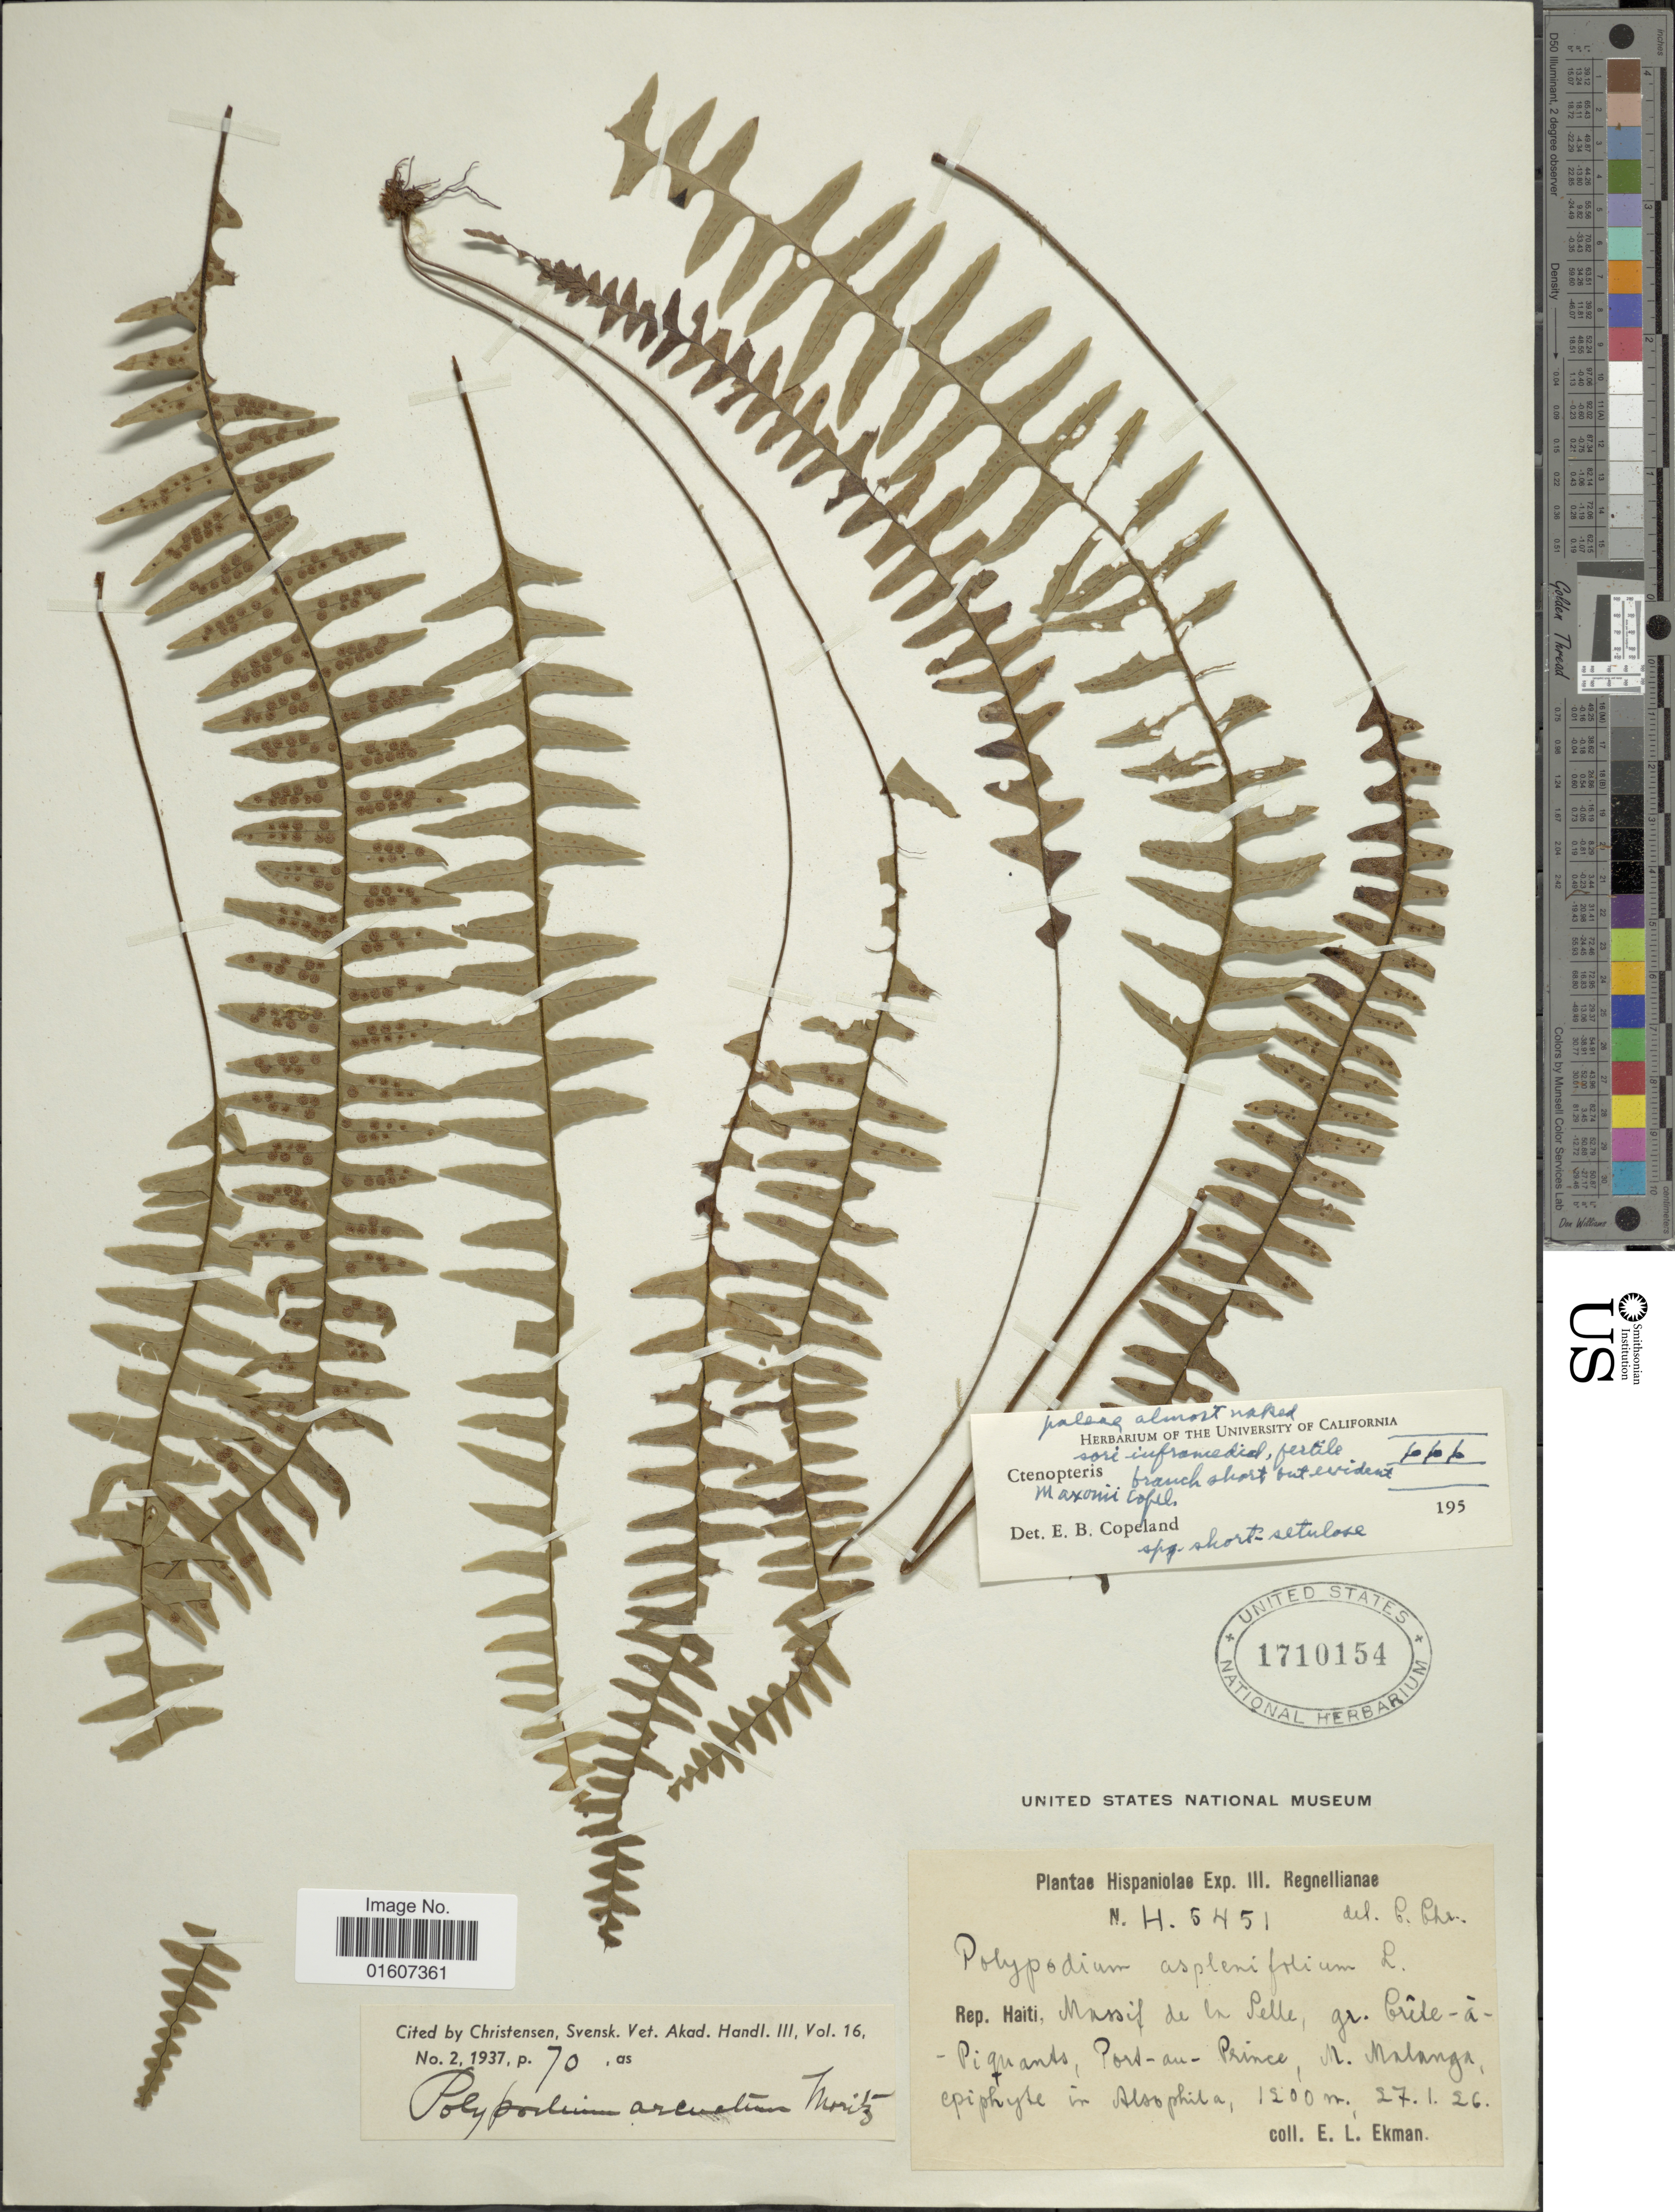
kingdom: Plantae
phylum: Tracheophyta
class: Polypodiopsida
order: Polypodiales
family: Polypodiaceae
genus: Terpsichore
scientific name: Terpsichore asplenifolia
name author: (L.) A.R. Sm.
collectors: E. L. Ekman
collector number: H.5451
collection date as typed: Transcribed d/m/y: 27/1/26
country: Haiti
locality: Rep. Haiti, Massif de la Selle, gr Crête-à-Piquants, Port-au-Prince, M. Malanga.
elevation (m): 1200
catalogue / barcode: US 1710154